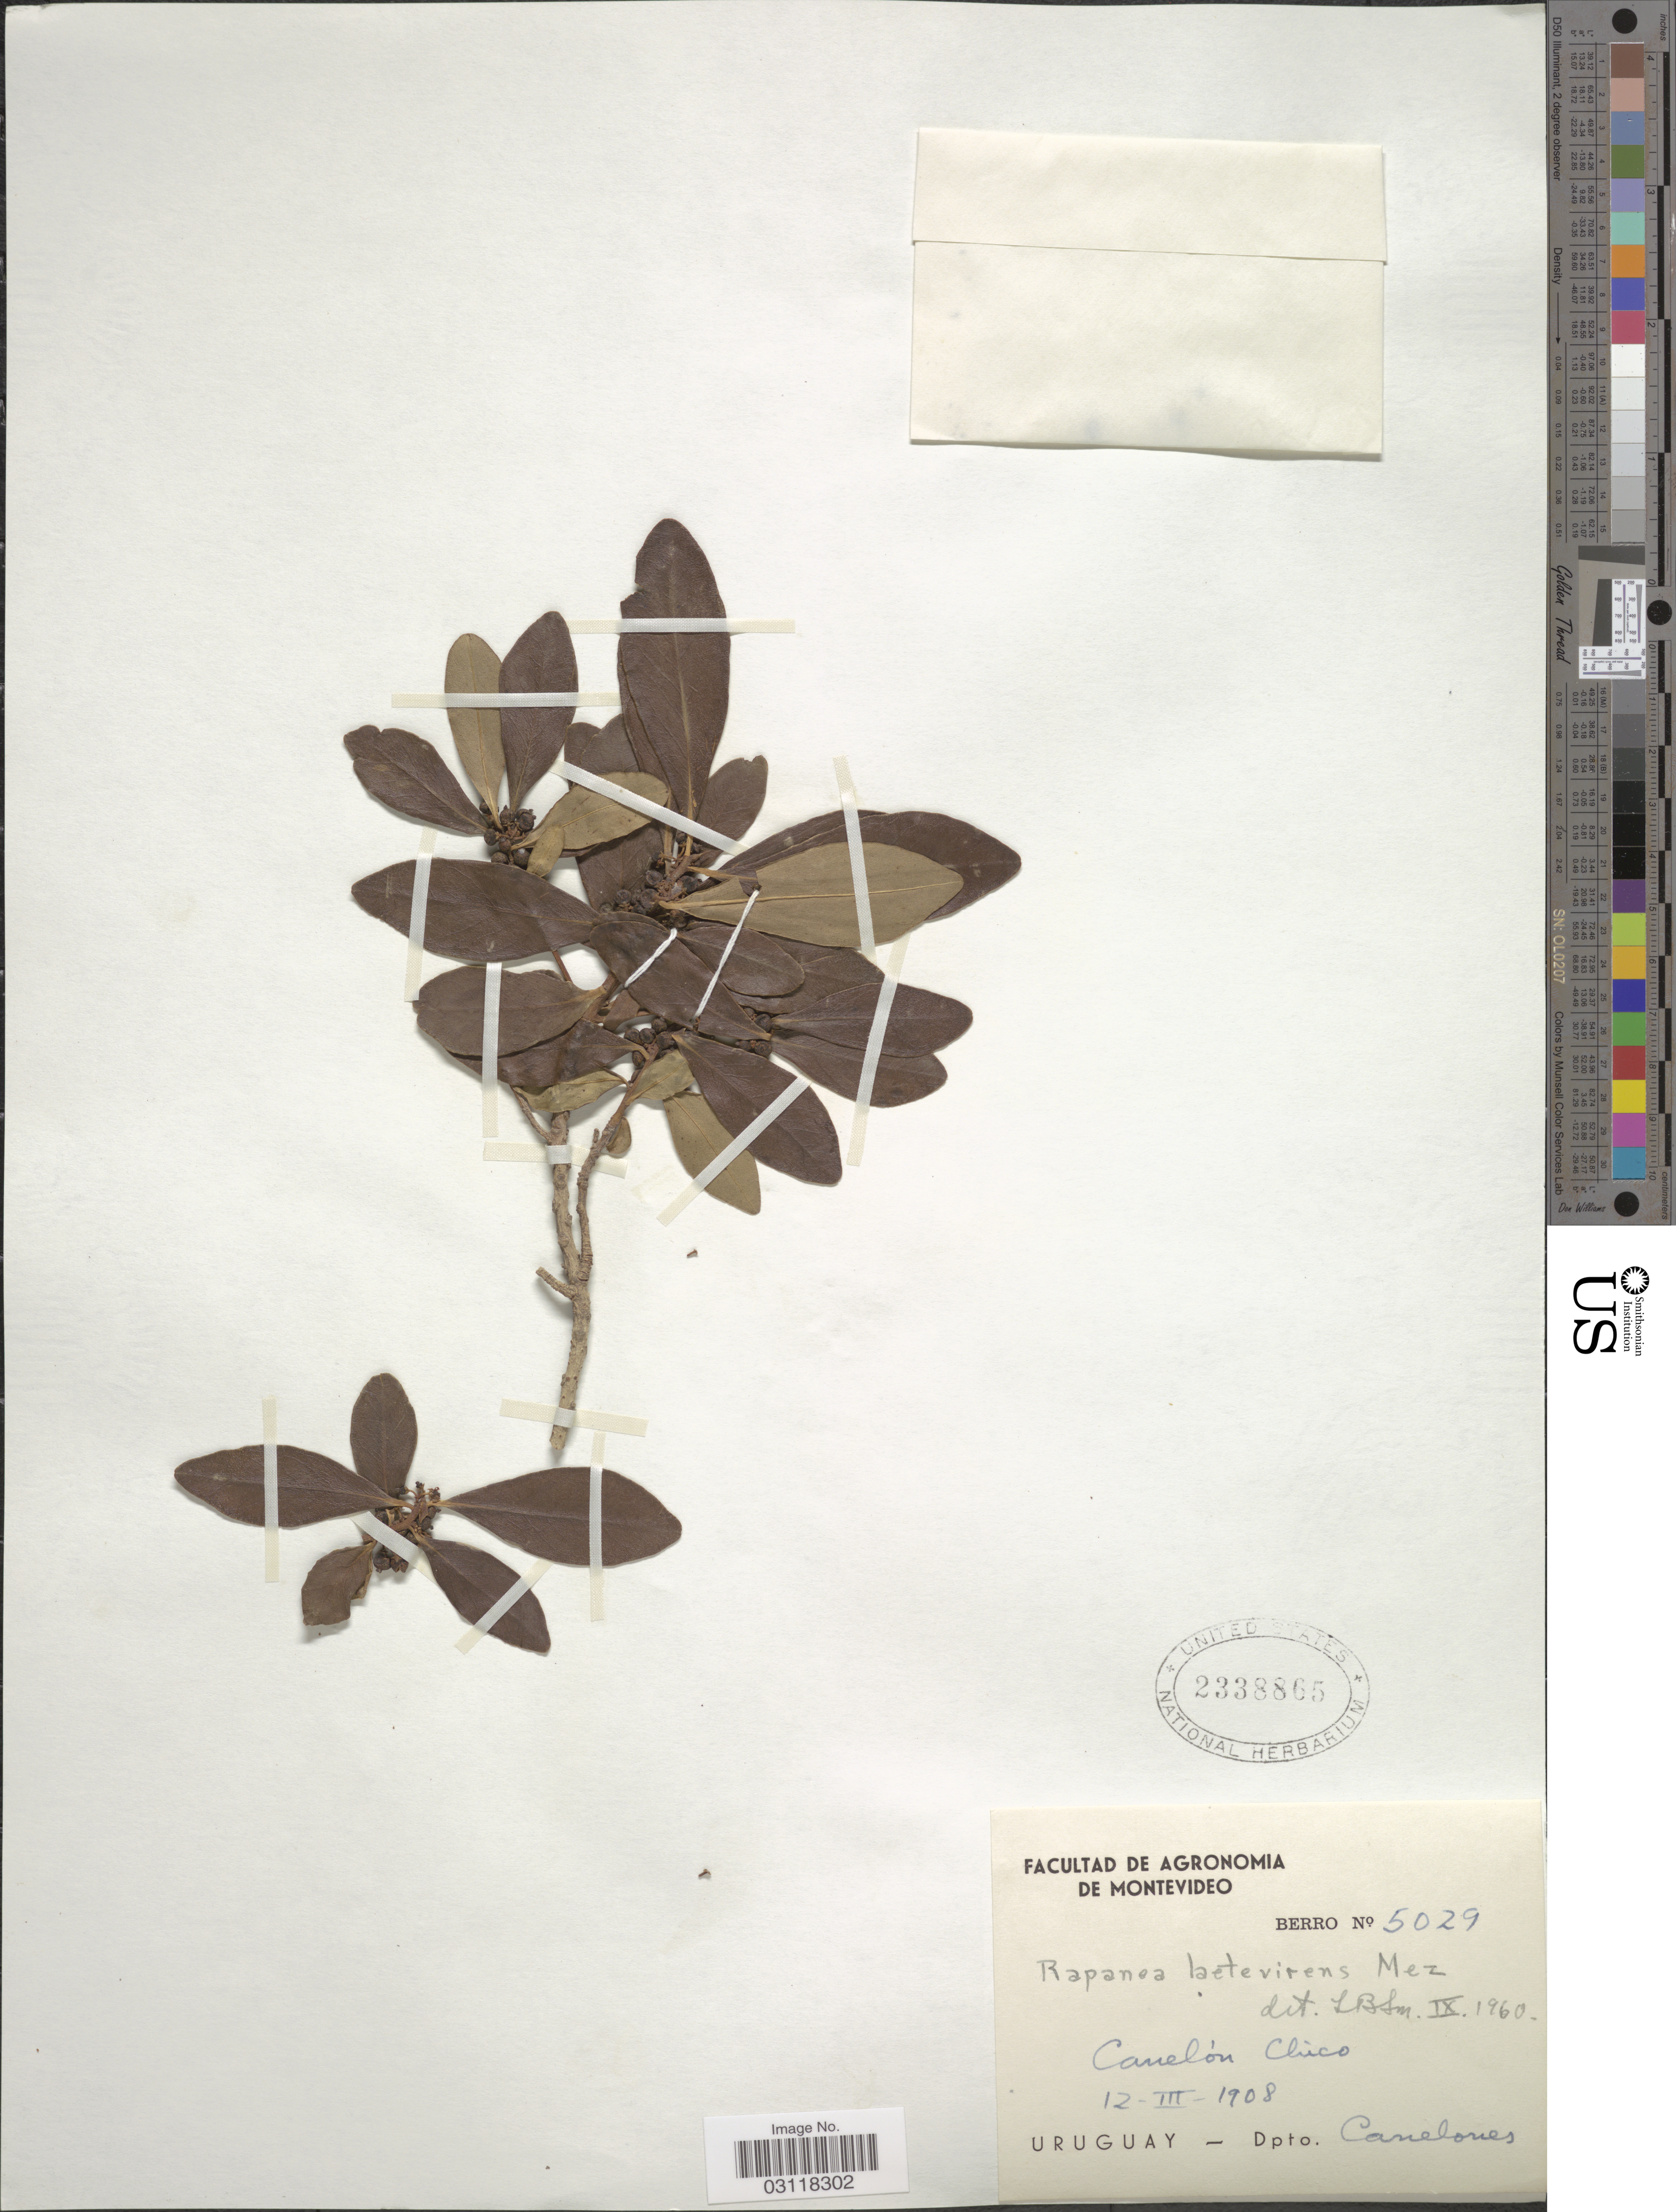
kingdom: Plantae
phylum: Tracheophyta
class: Magnoliopsida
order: Ericales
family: Primulaceae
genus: Rapanea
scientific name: Rapanea laetevirens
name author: Mez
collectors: Berro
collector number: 5029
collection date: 1908-03-12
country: Uruguay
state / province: Canelones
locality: Canelón Chico. Dpto. Canelones.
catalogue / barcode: US 2338865